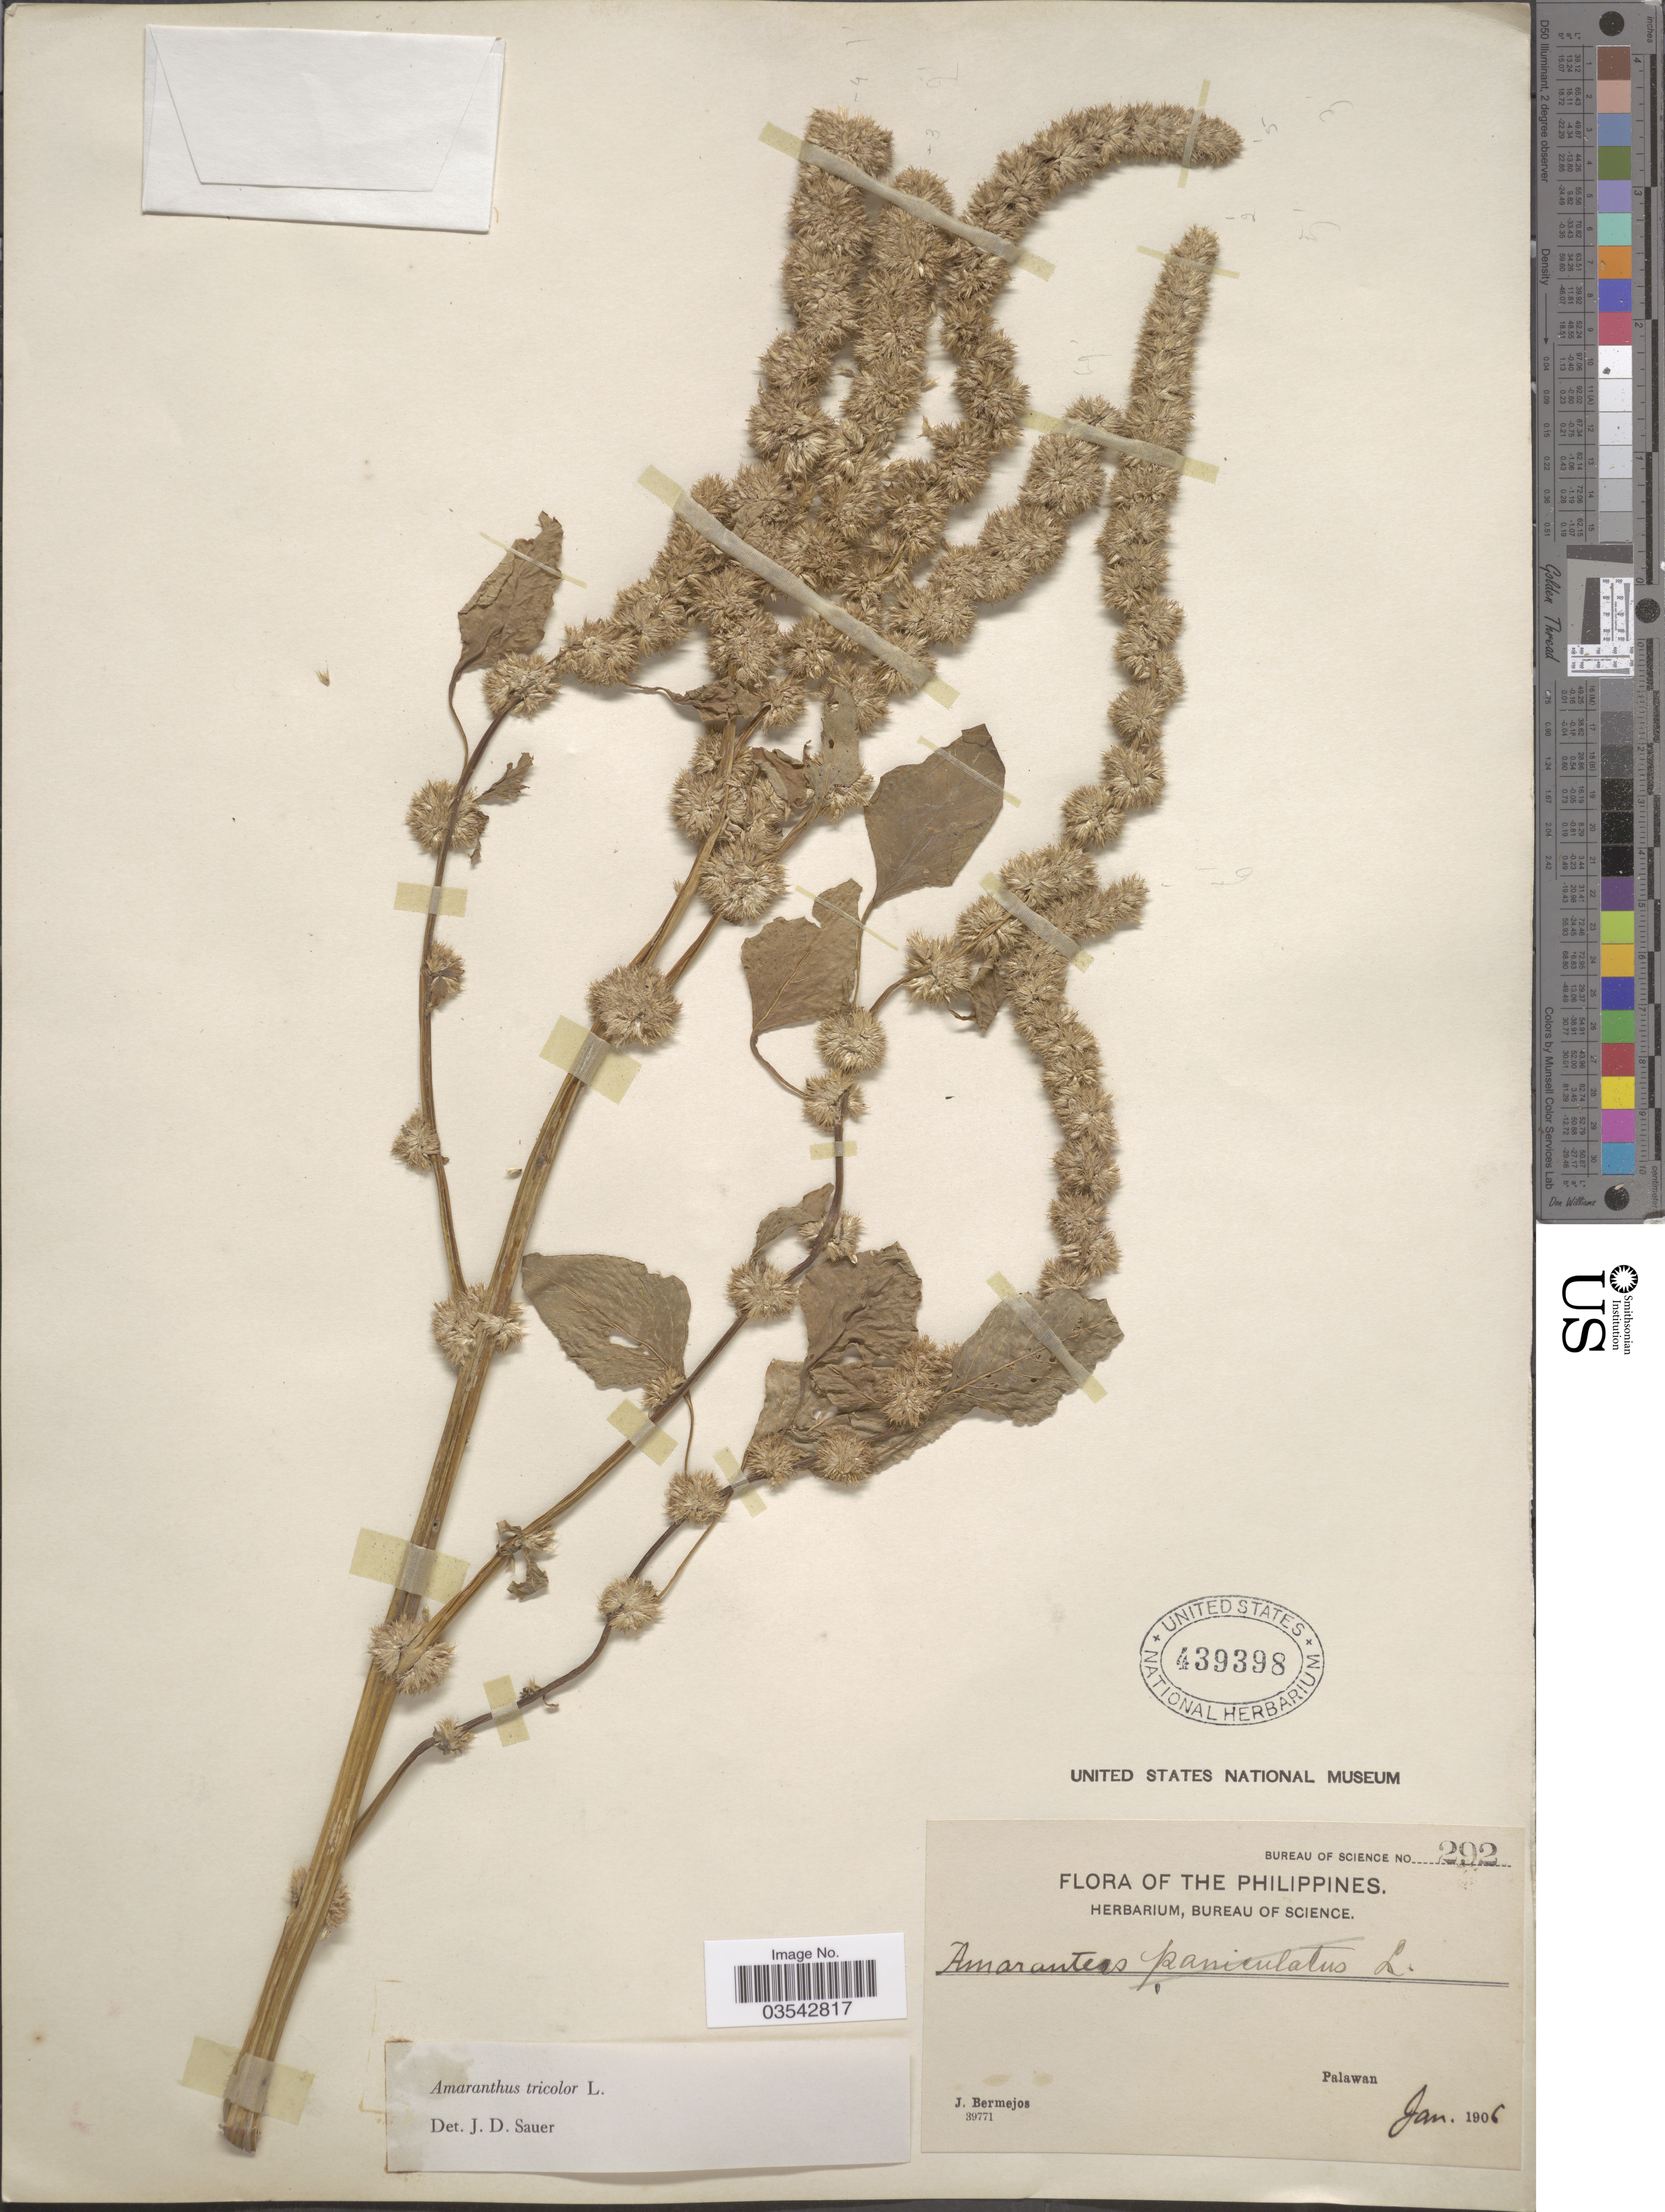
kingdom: Plantae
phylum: Tracheophyta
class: Magnoliopsida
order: Caryophyllales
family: Amaranthaceae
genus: Amaranthus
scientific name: Amaranthus tricolor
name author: L.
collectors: J. Bermejos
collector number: Bureau of Science 292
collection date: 1906-01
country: Philippines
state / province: Mimaropa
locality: Palawan.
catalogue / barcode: US 439398